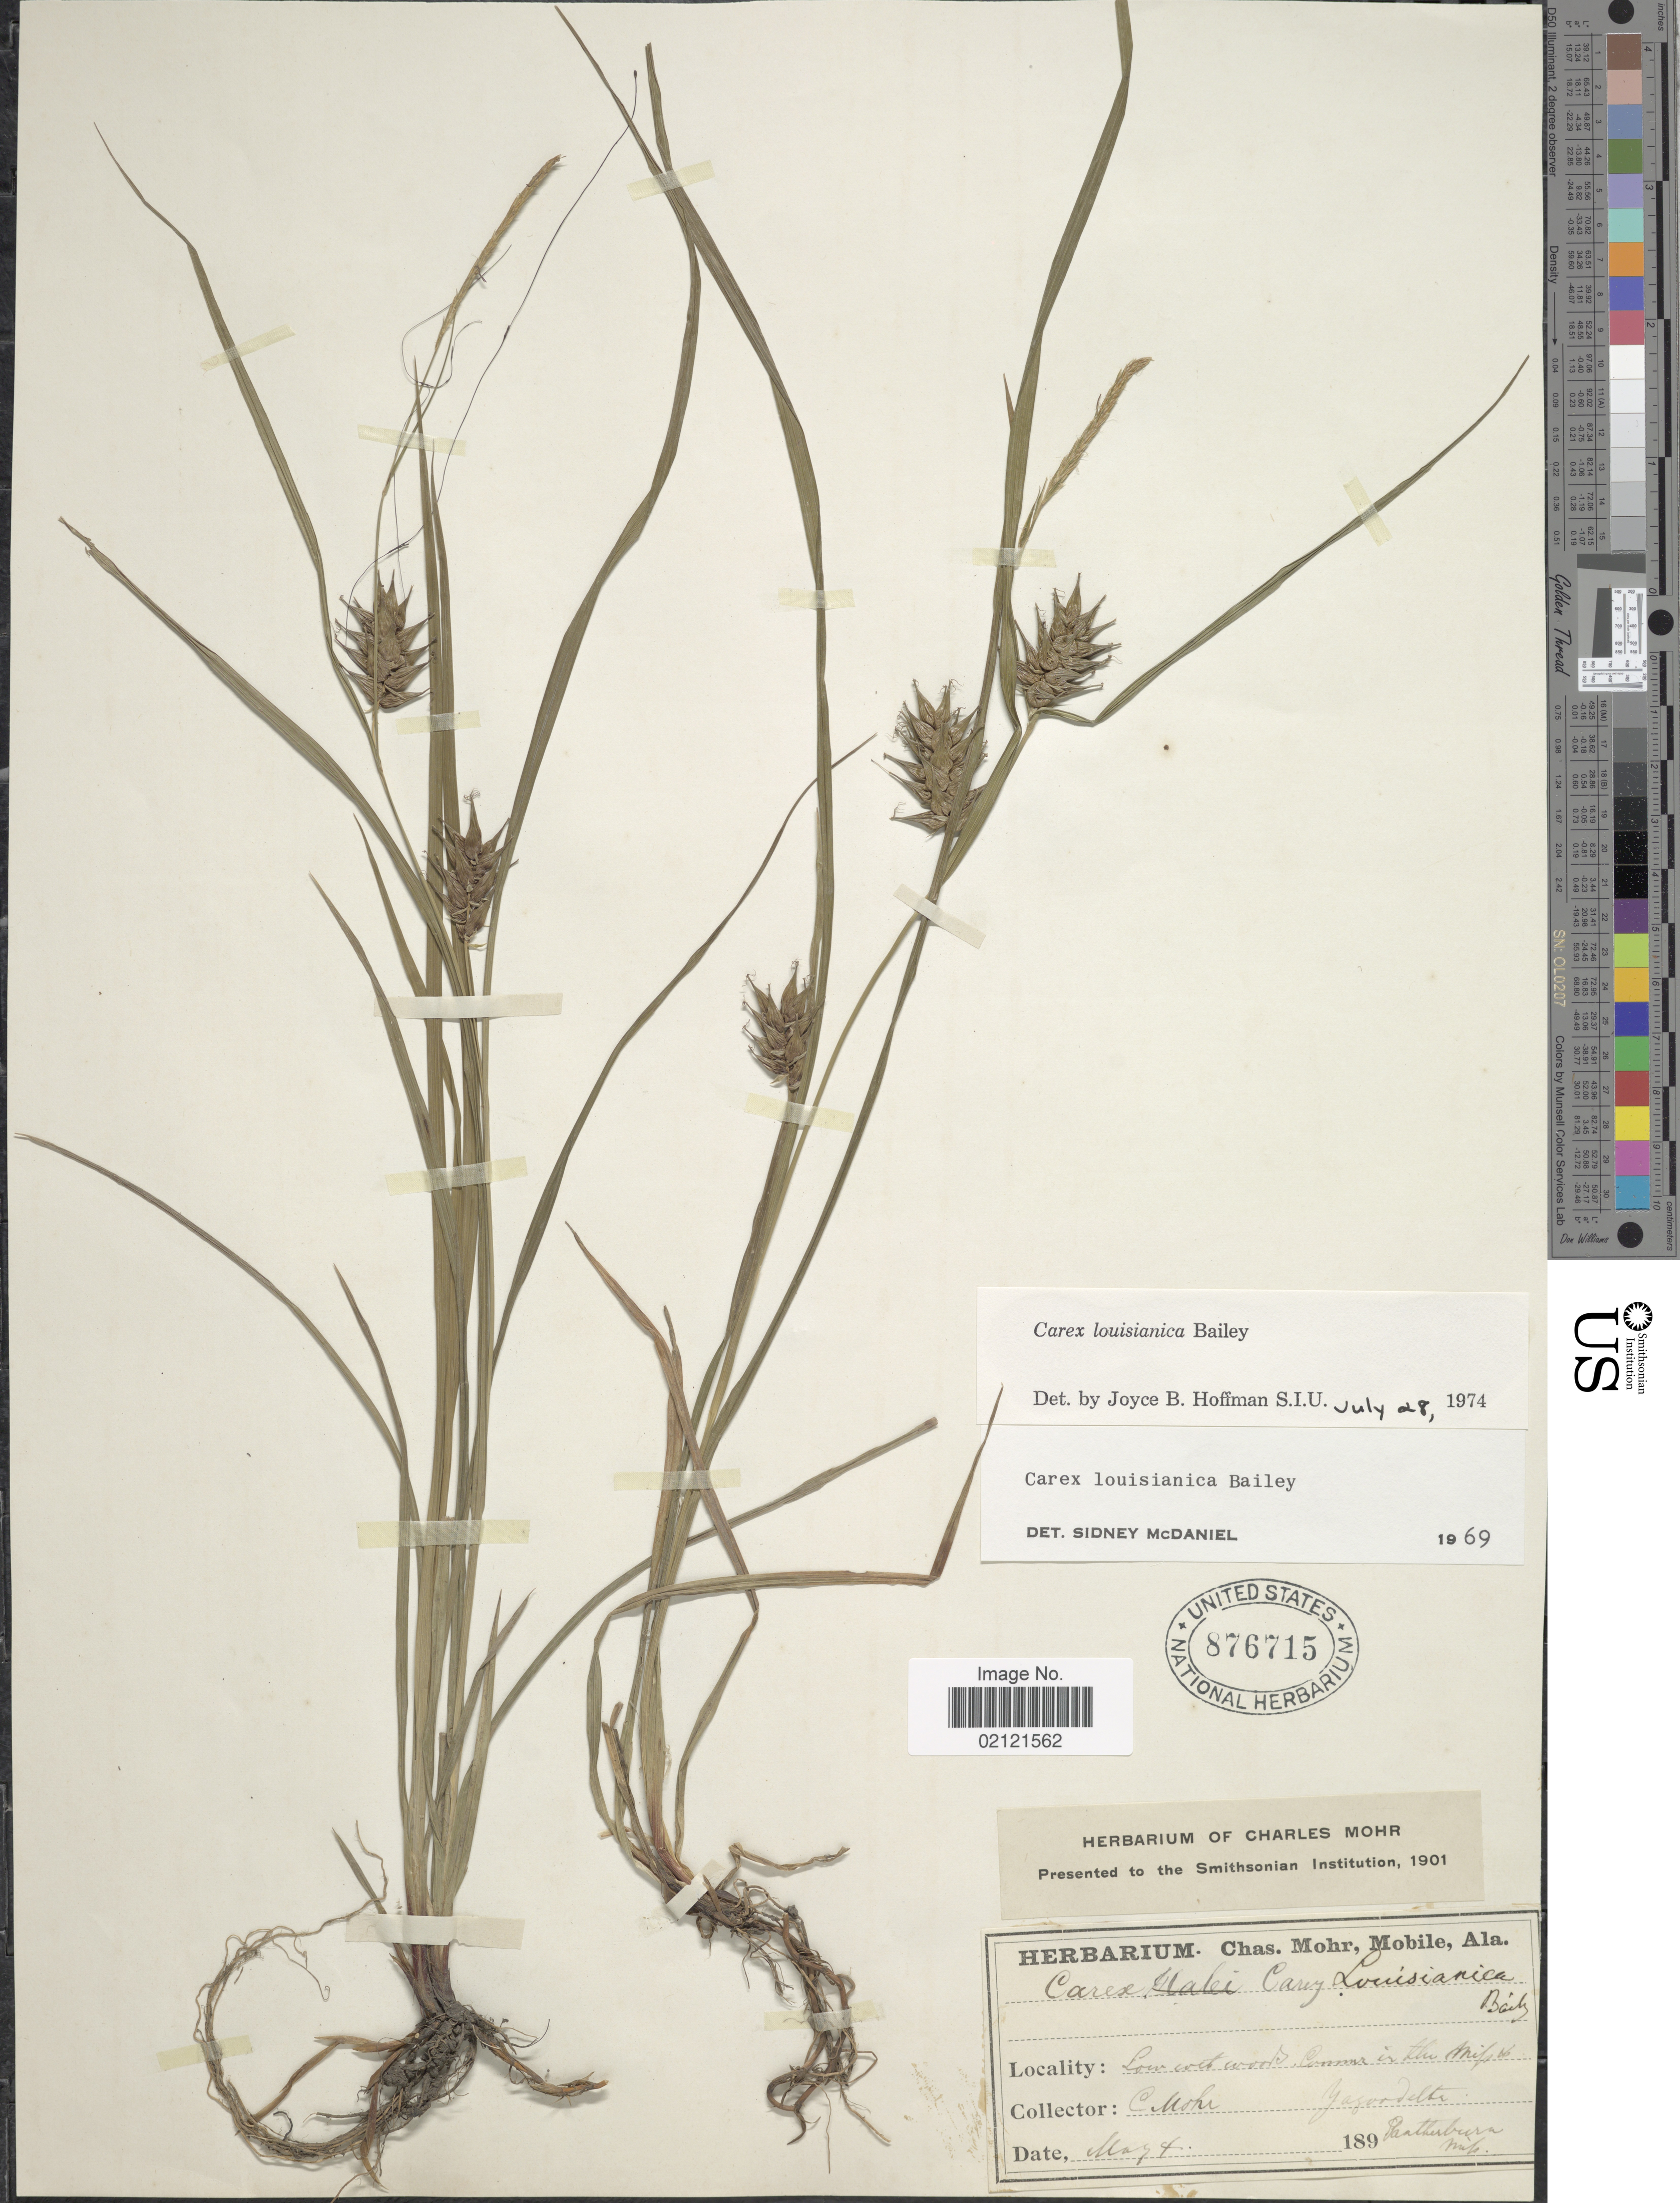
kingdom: Plantae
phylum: Tracheophyta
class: Liliopsida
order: Poales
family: Cyperaceae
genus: Carex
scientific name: Carex louisianica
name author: L.H. Bailey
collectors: C. T. Mohr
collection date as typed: Transcribed d/m/y: 4/5/189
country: United States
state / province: Mississippi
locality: Yazoo delta, Pantherburn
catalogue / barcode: US 876715